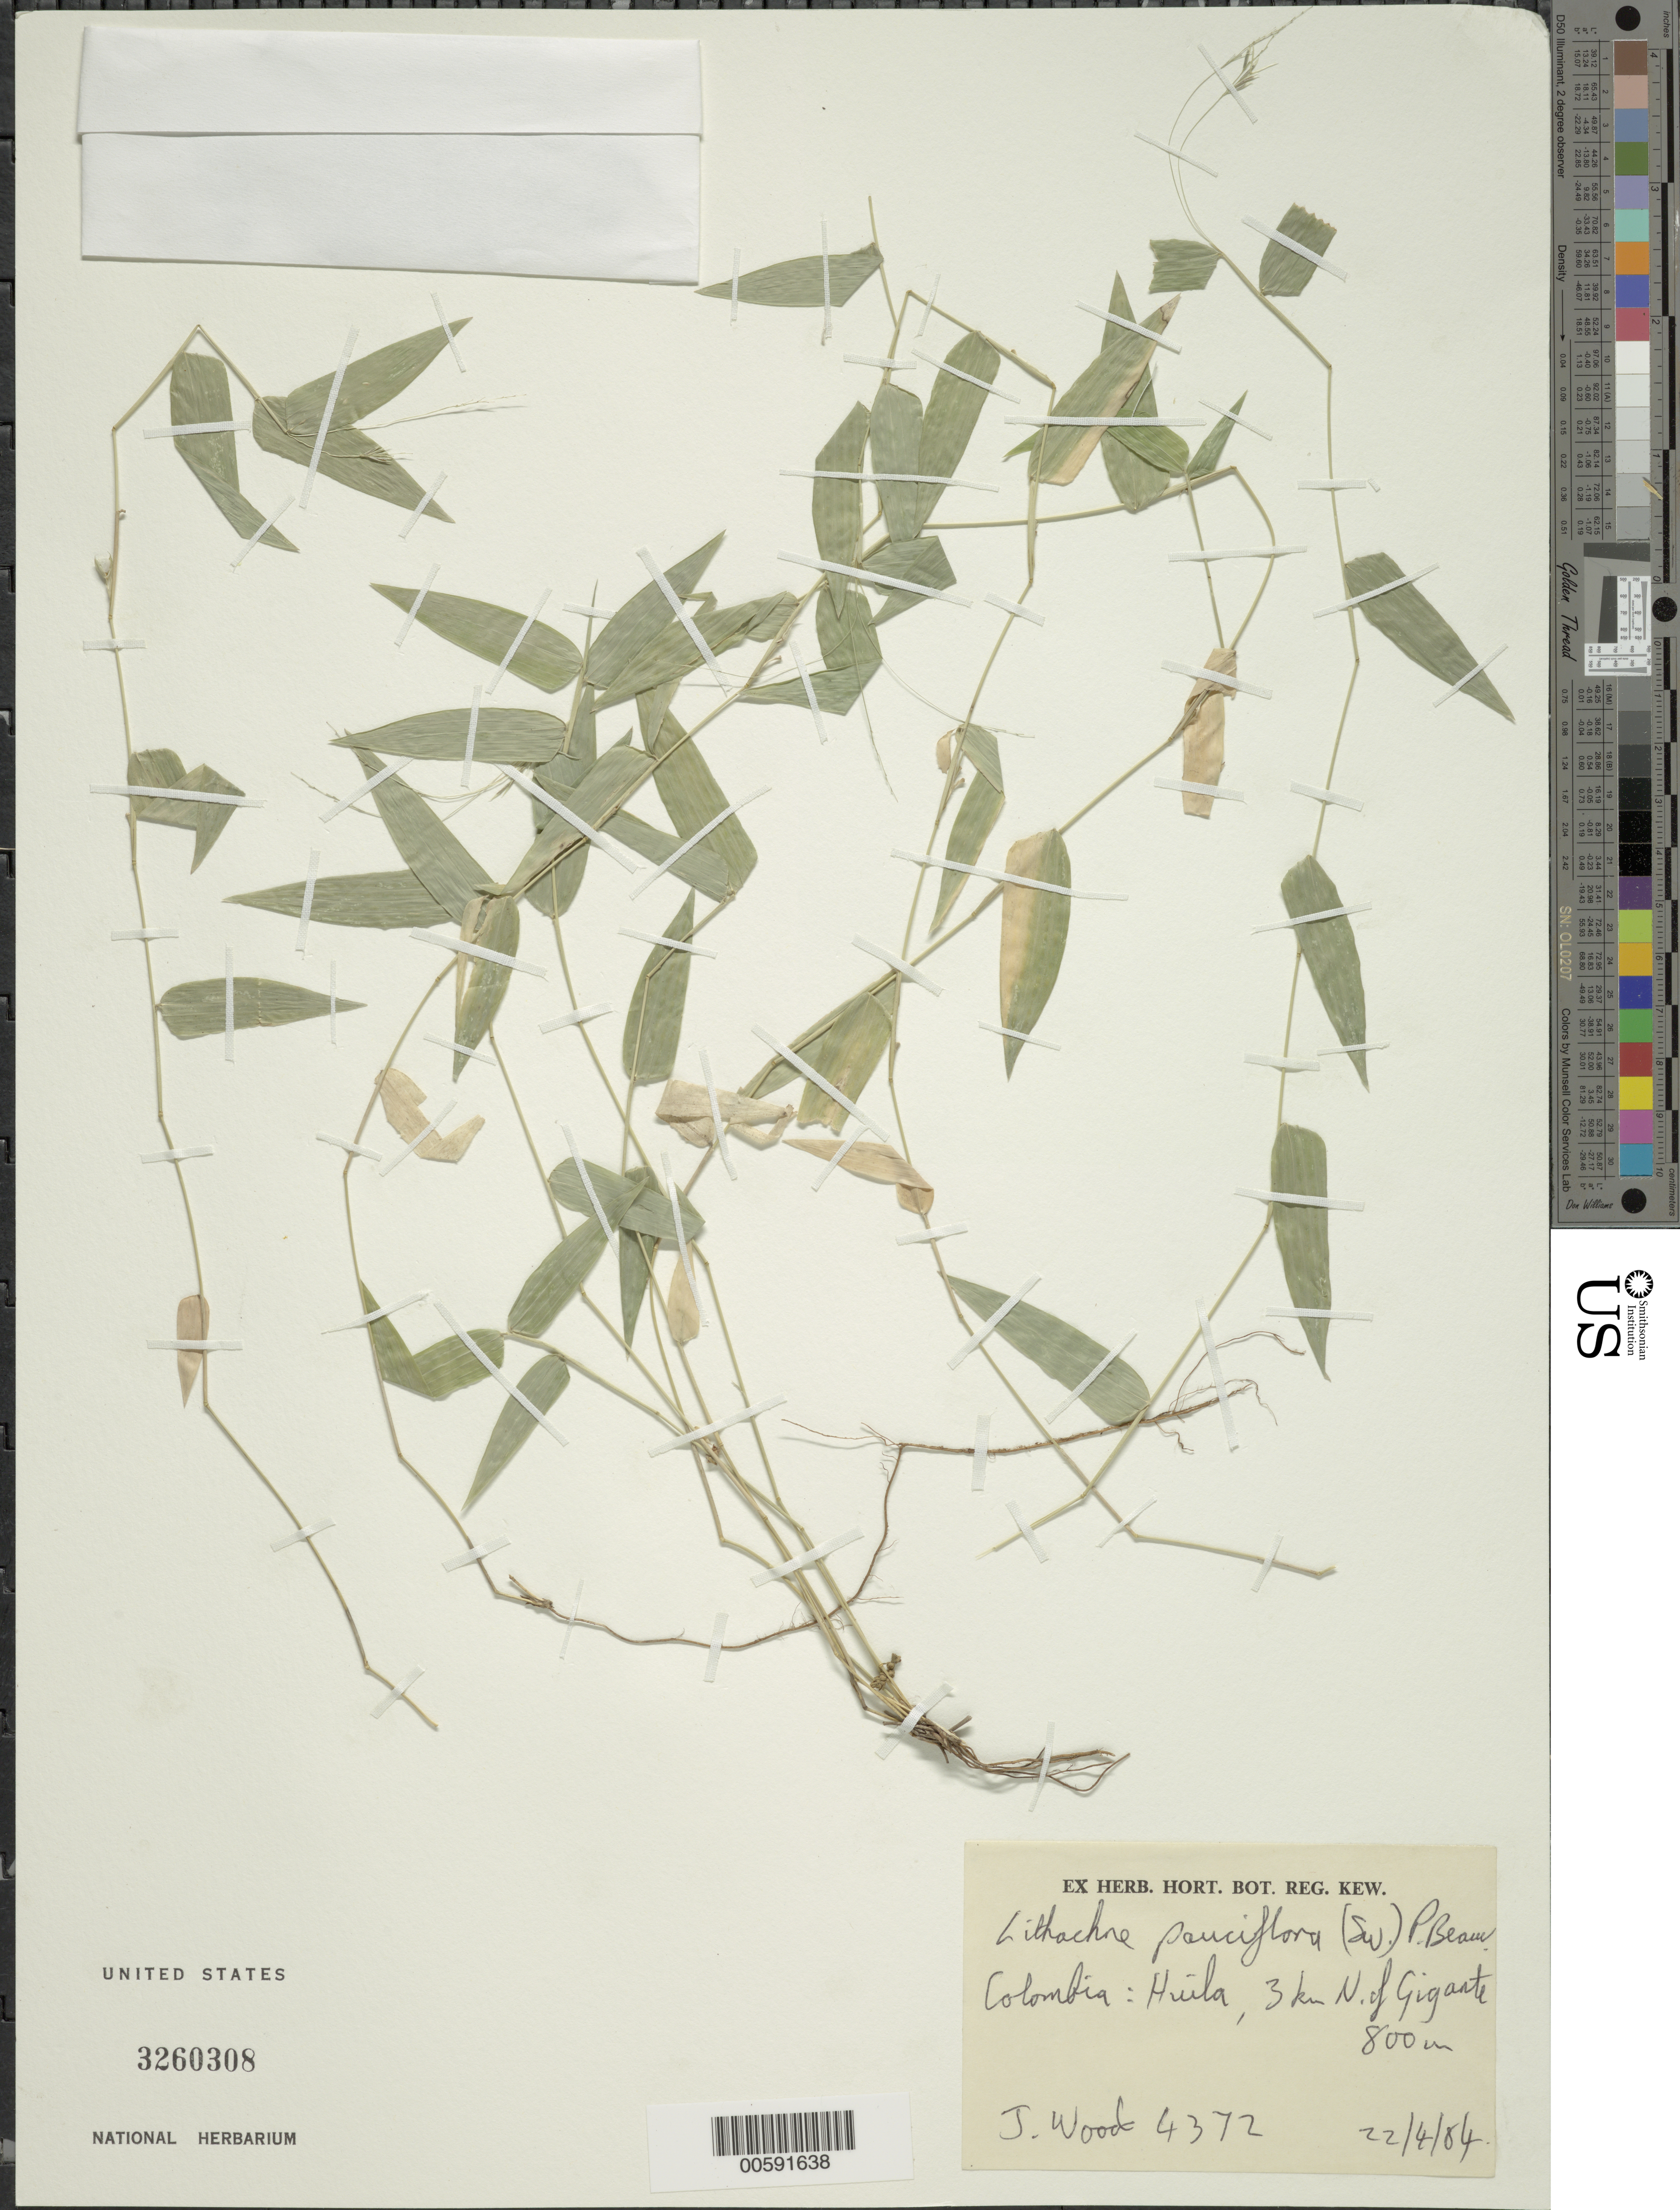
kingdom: Plantae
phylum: Tracheophyta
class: Liliopsida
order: Poales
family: Poaceae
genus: Lithachne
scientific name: Lithachne pauciflora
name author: (Sw.) P. Beauv.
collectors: J. Woods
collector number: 4372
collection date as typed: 22 Apr 1984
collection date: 1984-04-22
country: Colombia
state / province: Huila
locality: N of Gigante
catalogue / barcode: US 3260308